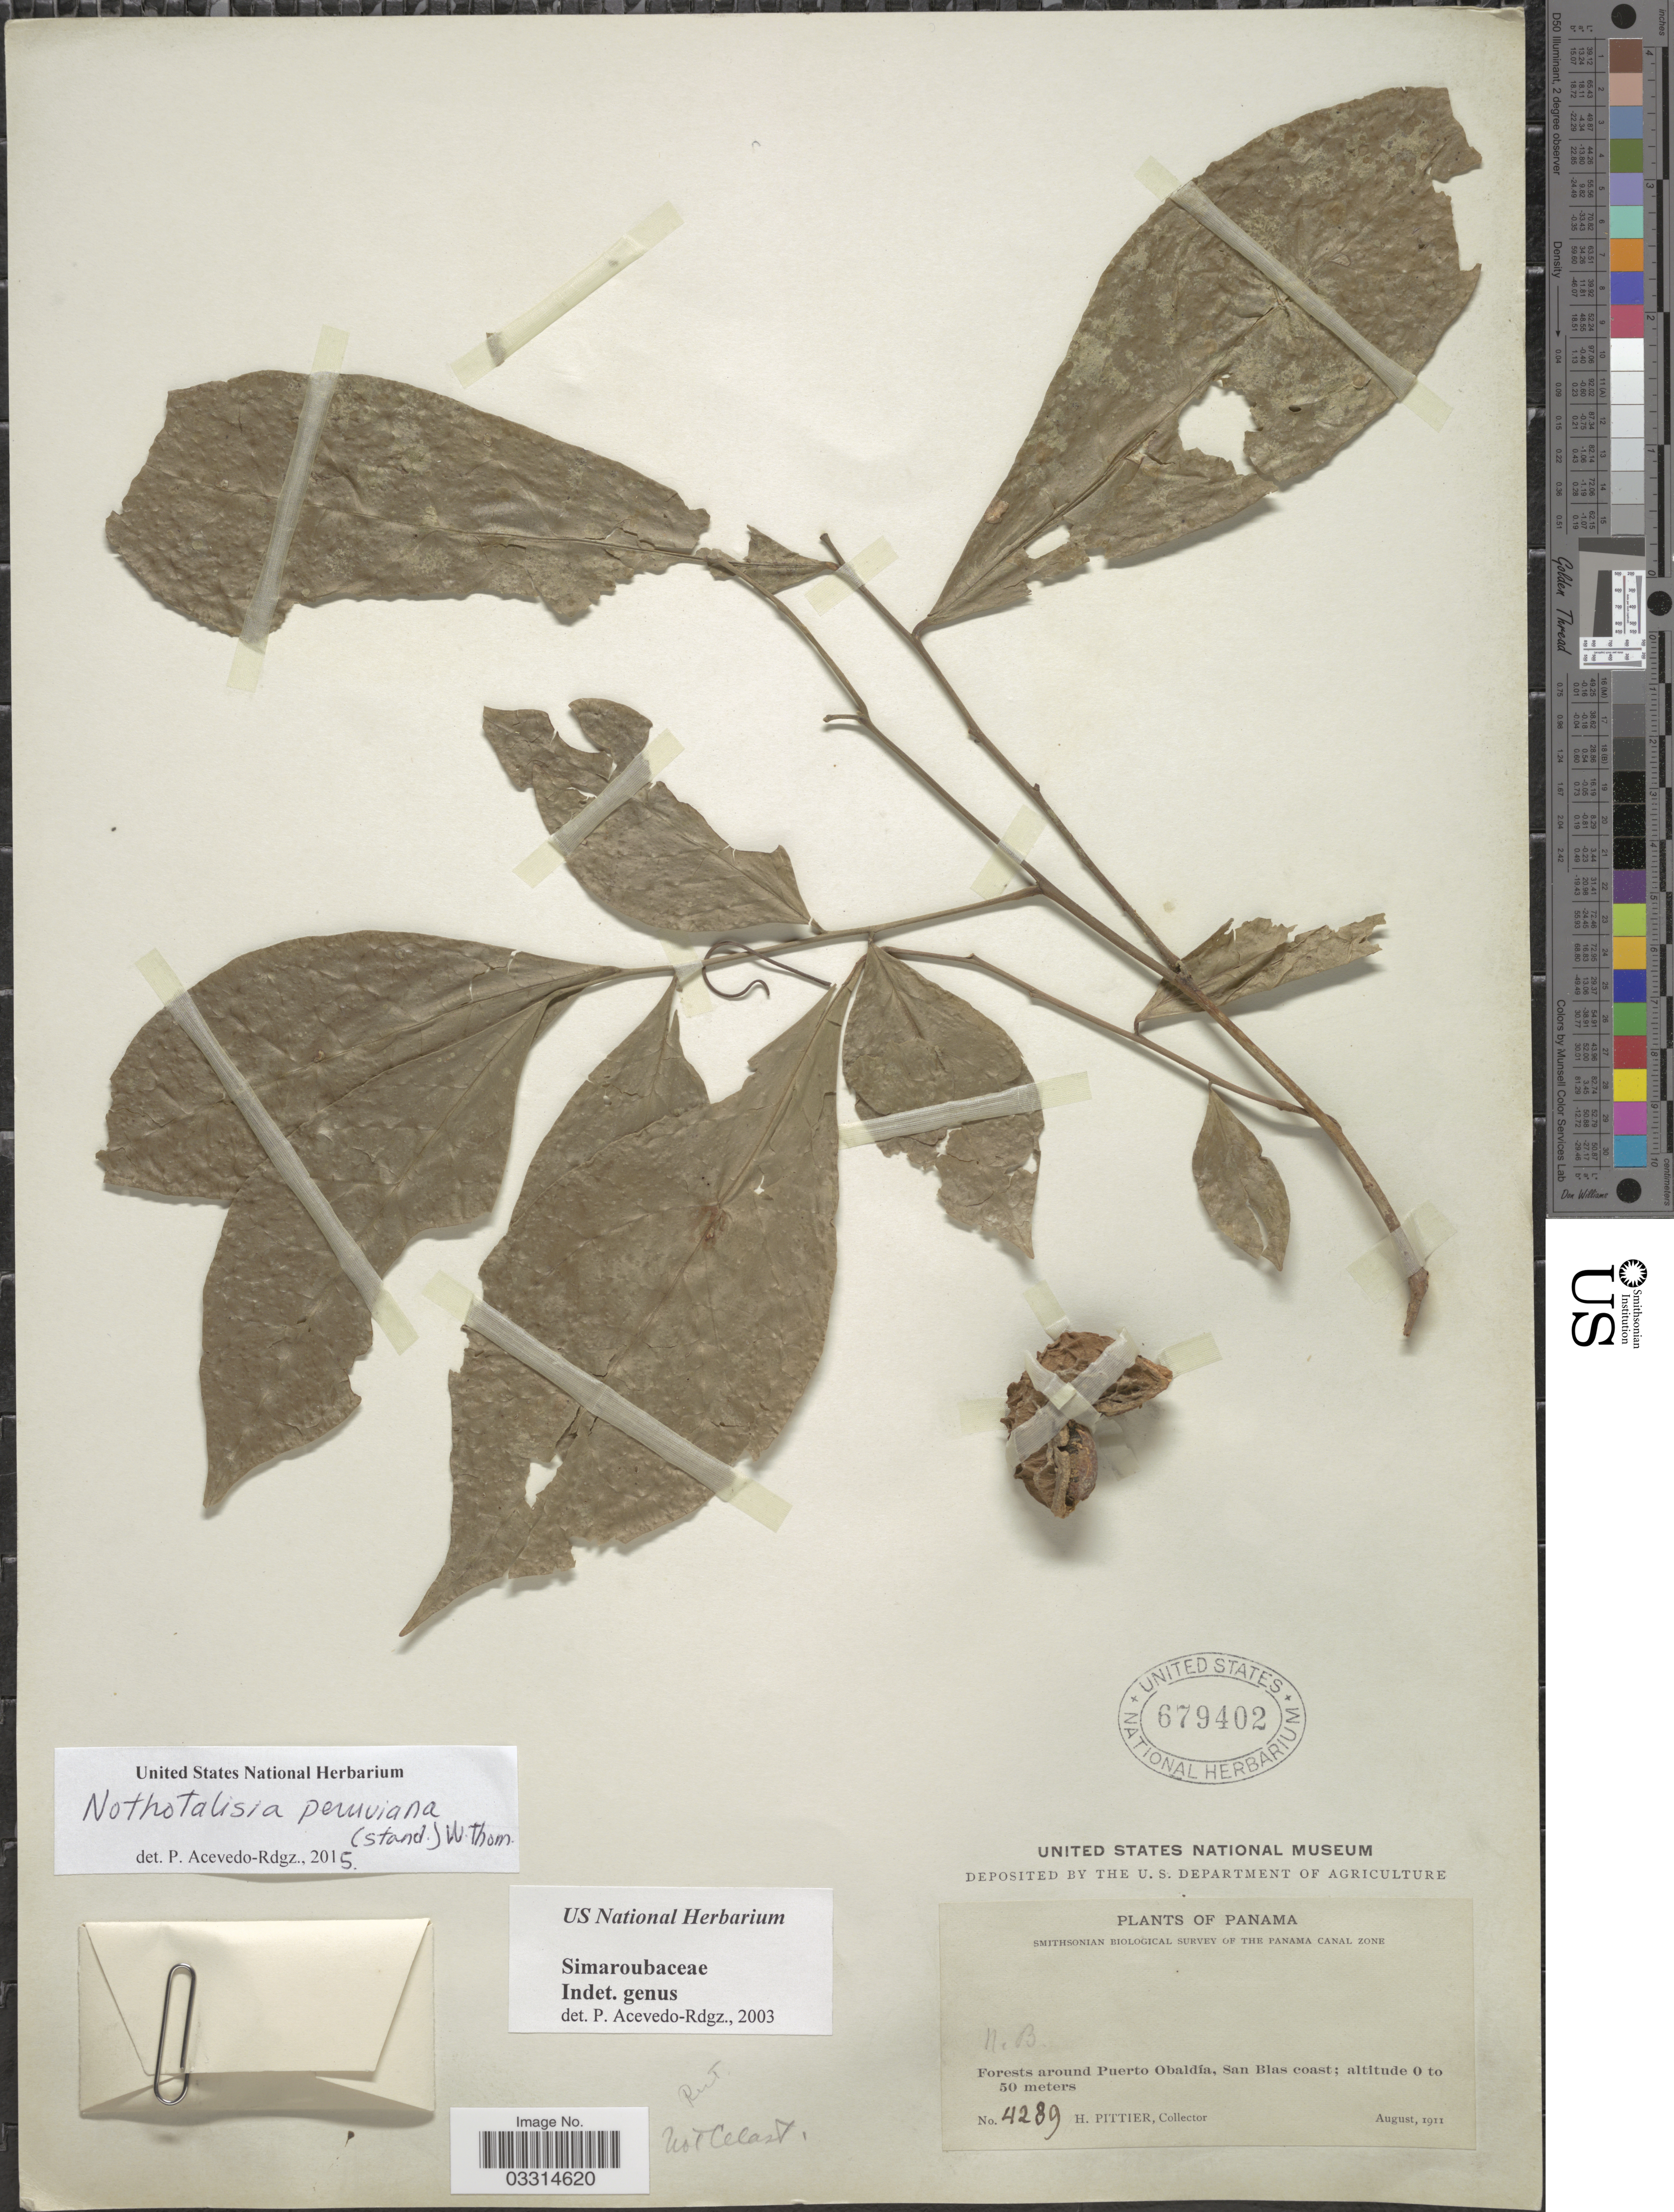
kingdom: Plantae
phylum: Tracheophyta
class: Magnoliopsida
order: Picramniales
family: Picramniaceae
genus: Nothotalisia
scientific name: Nothotalisia peruviana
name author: (Standl.) W.W. Thomas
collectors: H. F. Pittier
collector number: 4289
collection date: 1911-08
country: Panama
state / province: Kuna Yala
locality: Forests around Puerto Obaldía, San Blas coast.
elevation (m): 0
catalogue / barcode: US 679402